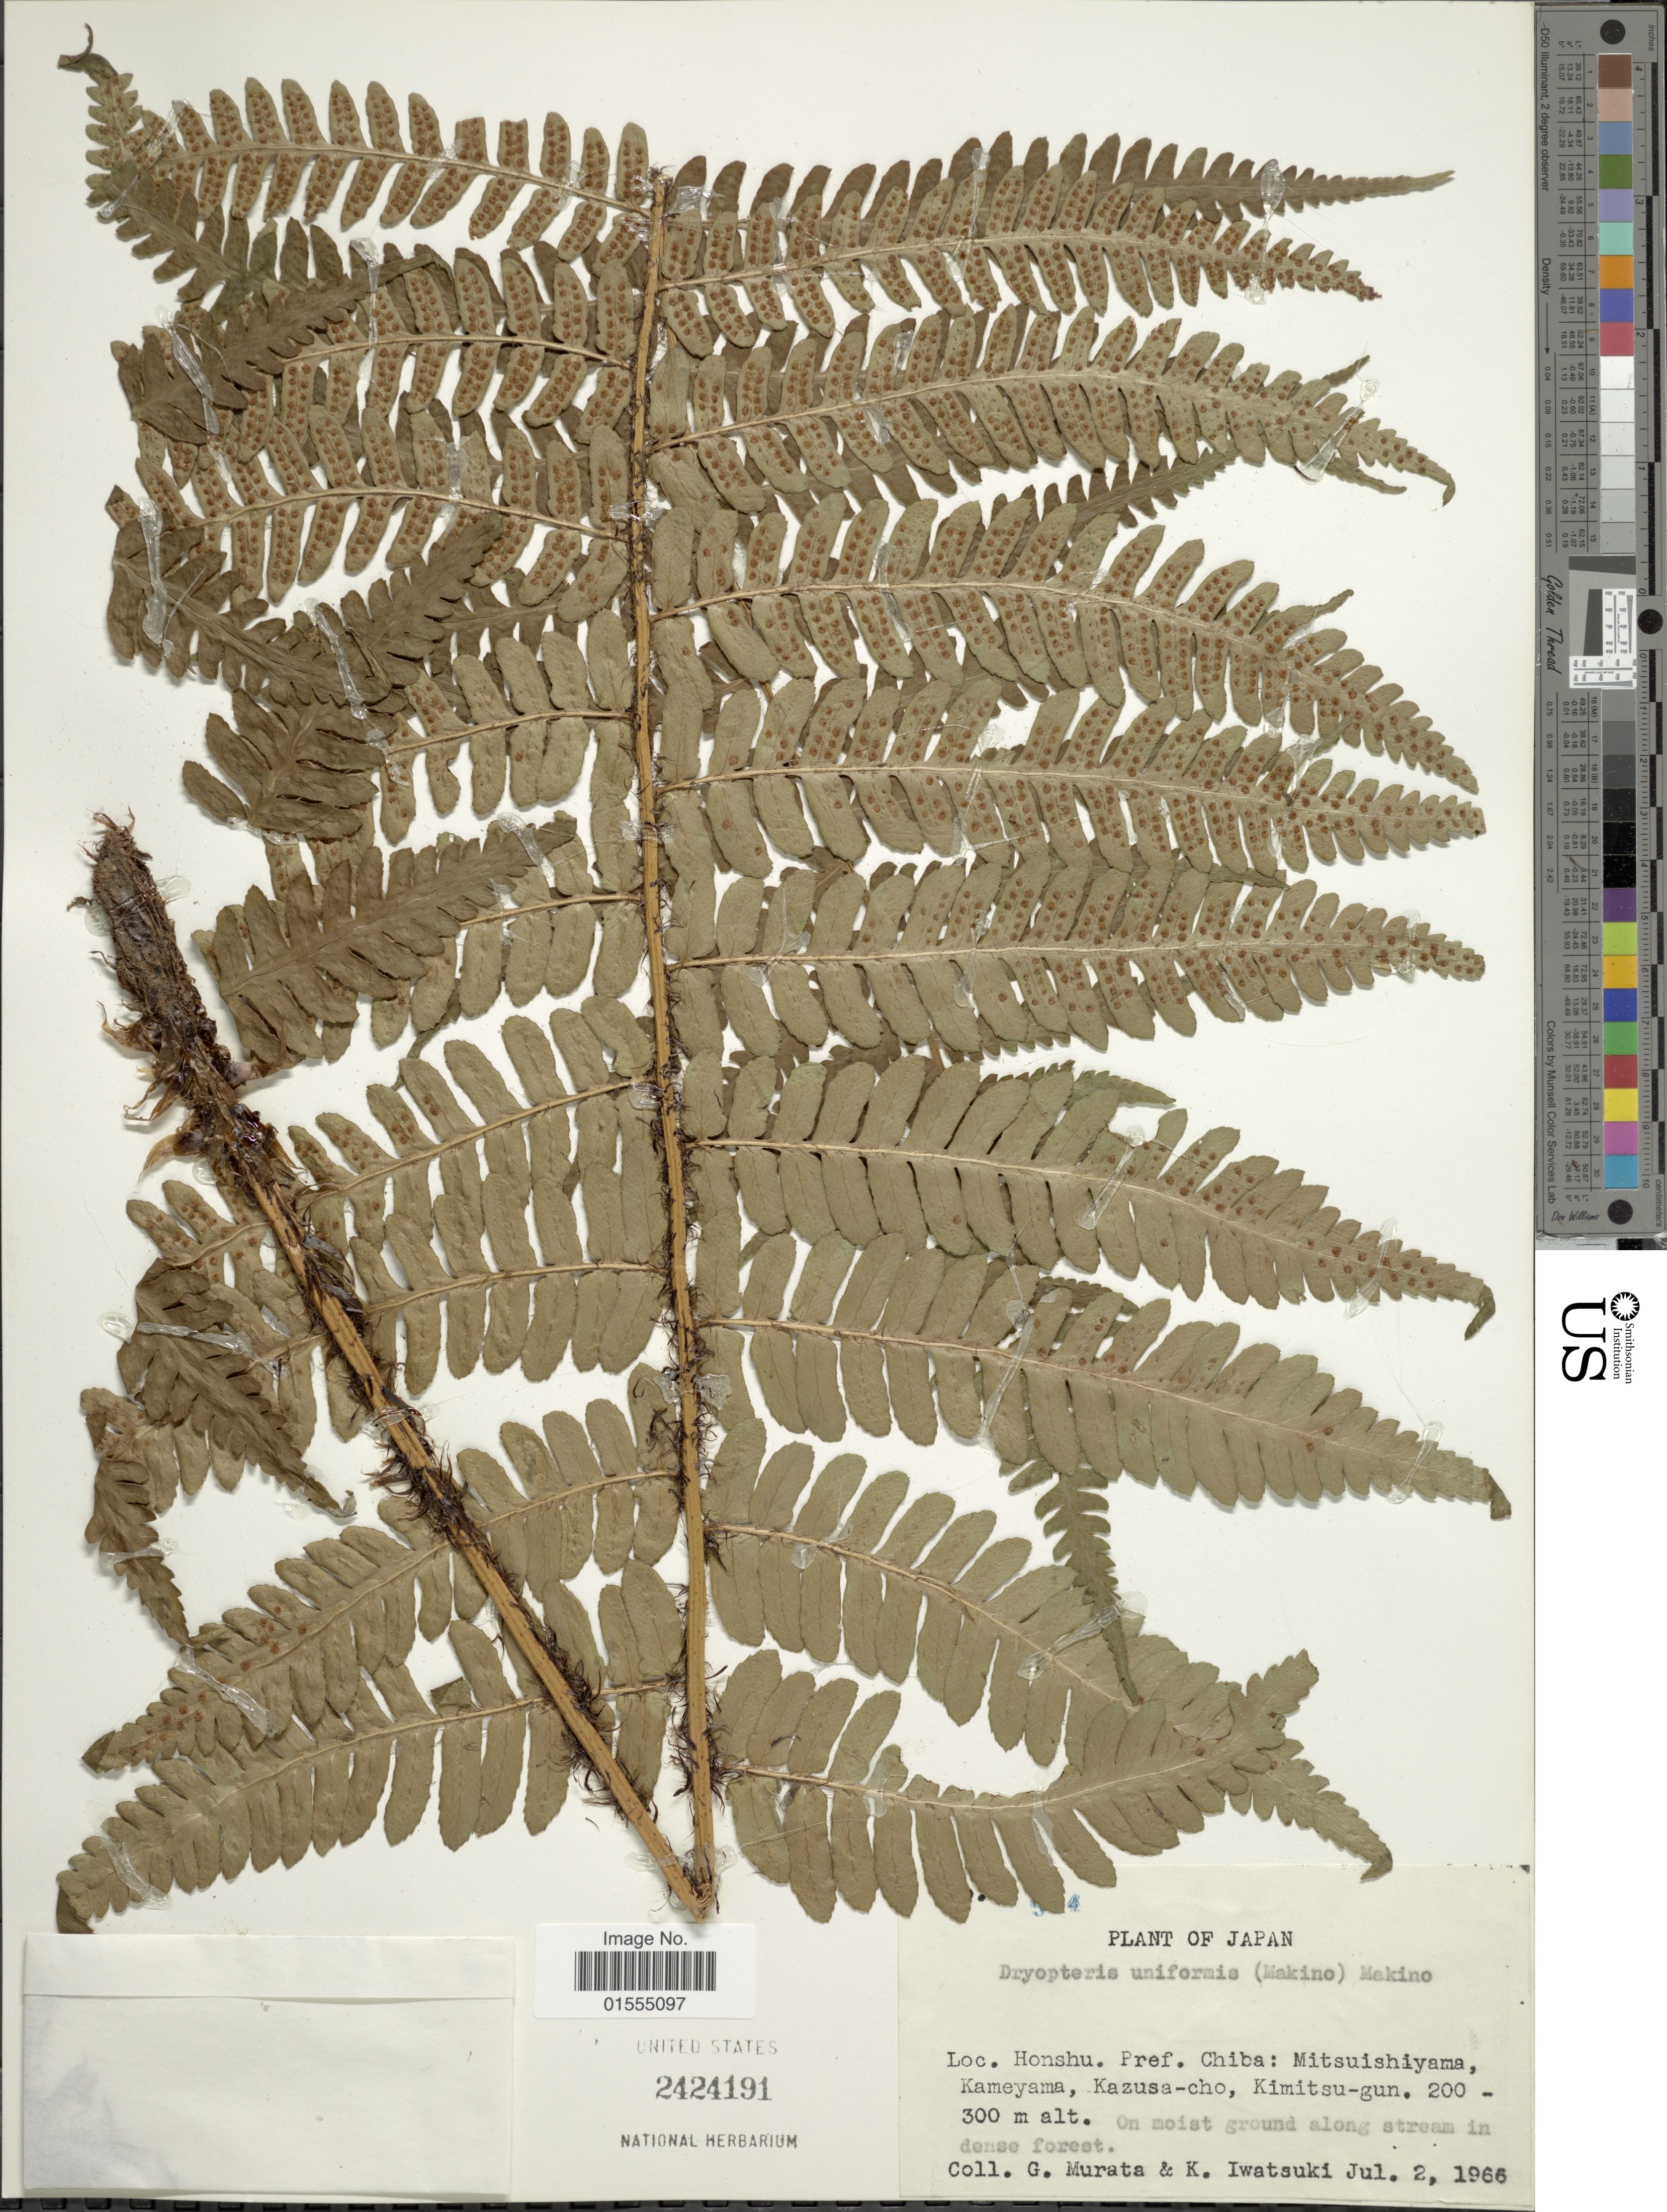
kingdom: Plantae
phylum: Tracheophyta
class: Polypodiopsida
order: Polypodiales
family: Dryopteridaceae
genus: Dryopteris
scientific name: Dryopteris uniformis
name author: (Makino) Makino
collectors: G. Murata & K. Iwatsuki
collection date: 1966-07-02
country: Japan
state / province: Tiba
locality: Honshu. Pref. Chiba: Mitsuishiyama, Kameyama, Kazusa-cho, Kimitsu-gun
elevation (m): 200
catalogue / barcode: US 2424191